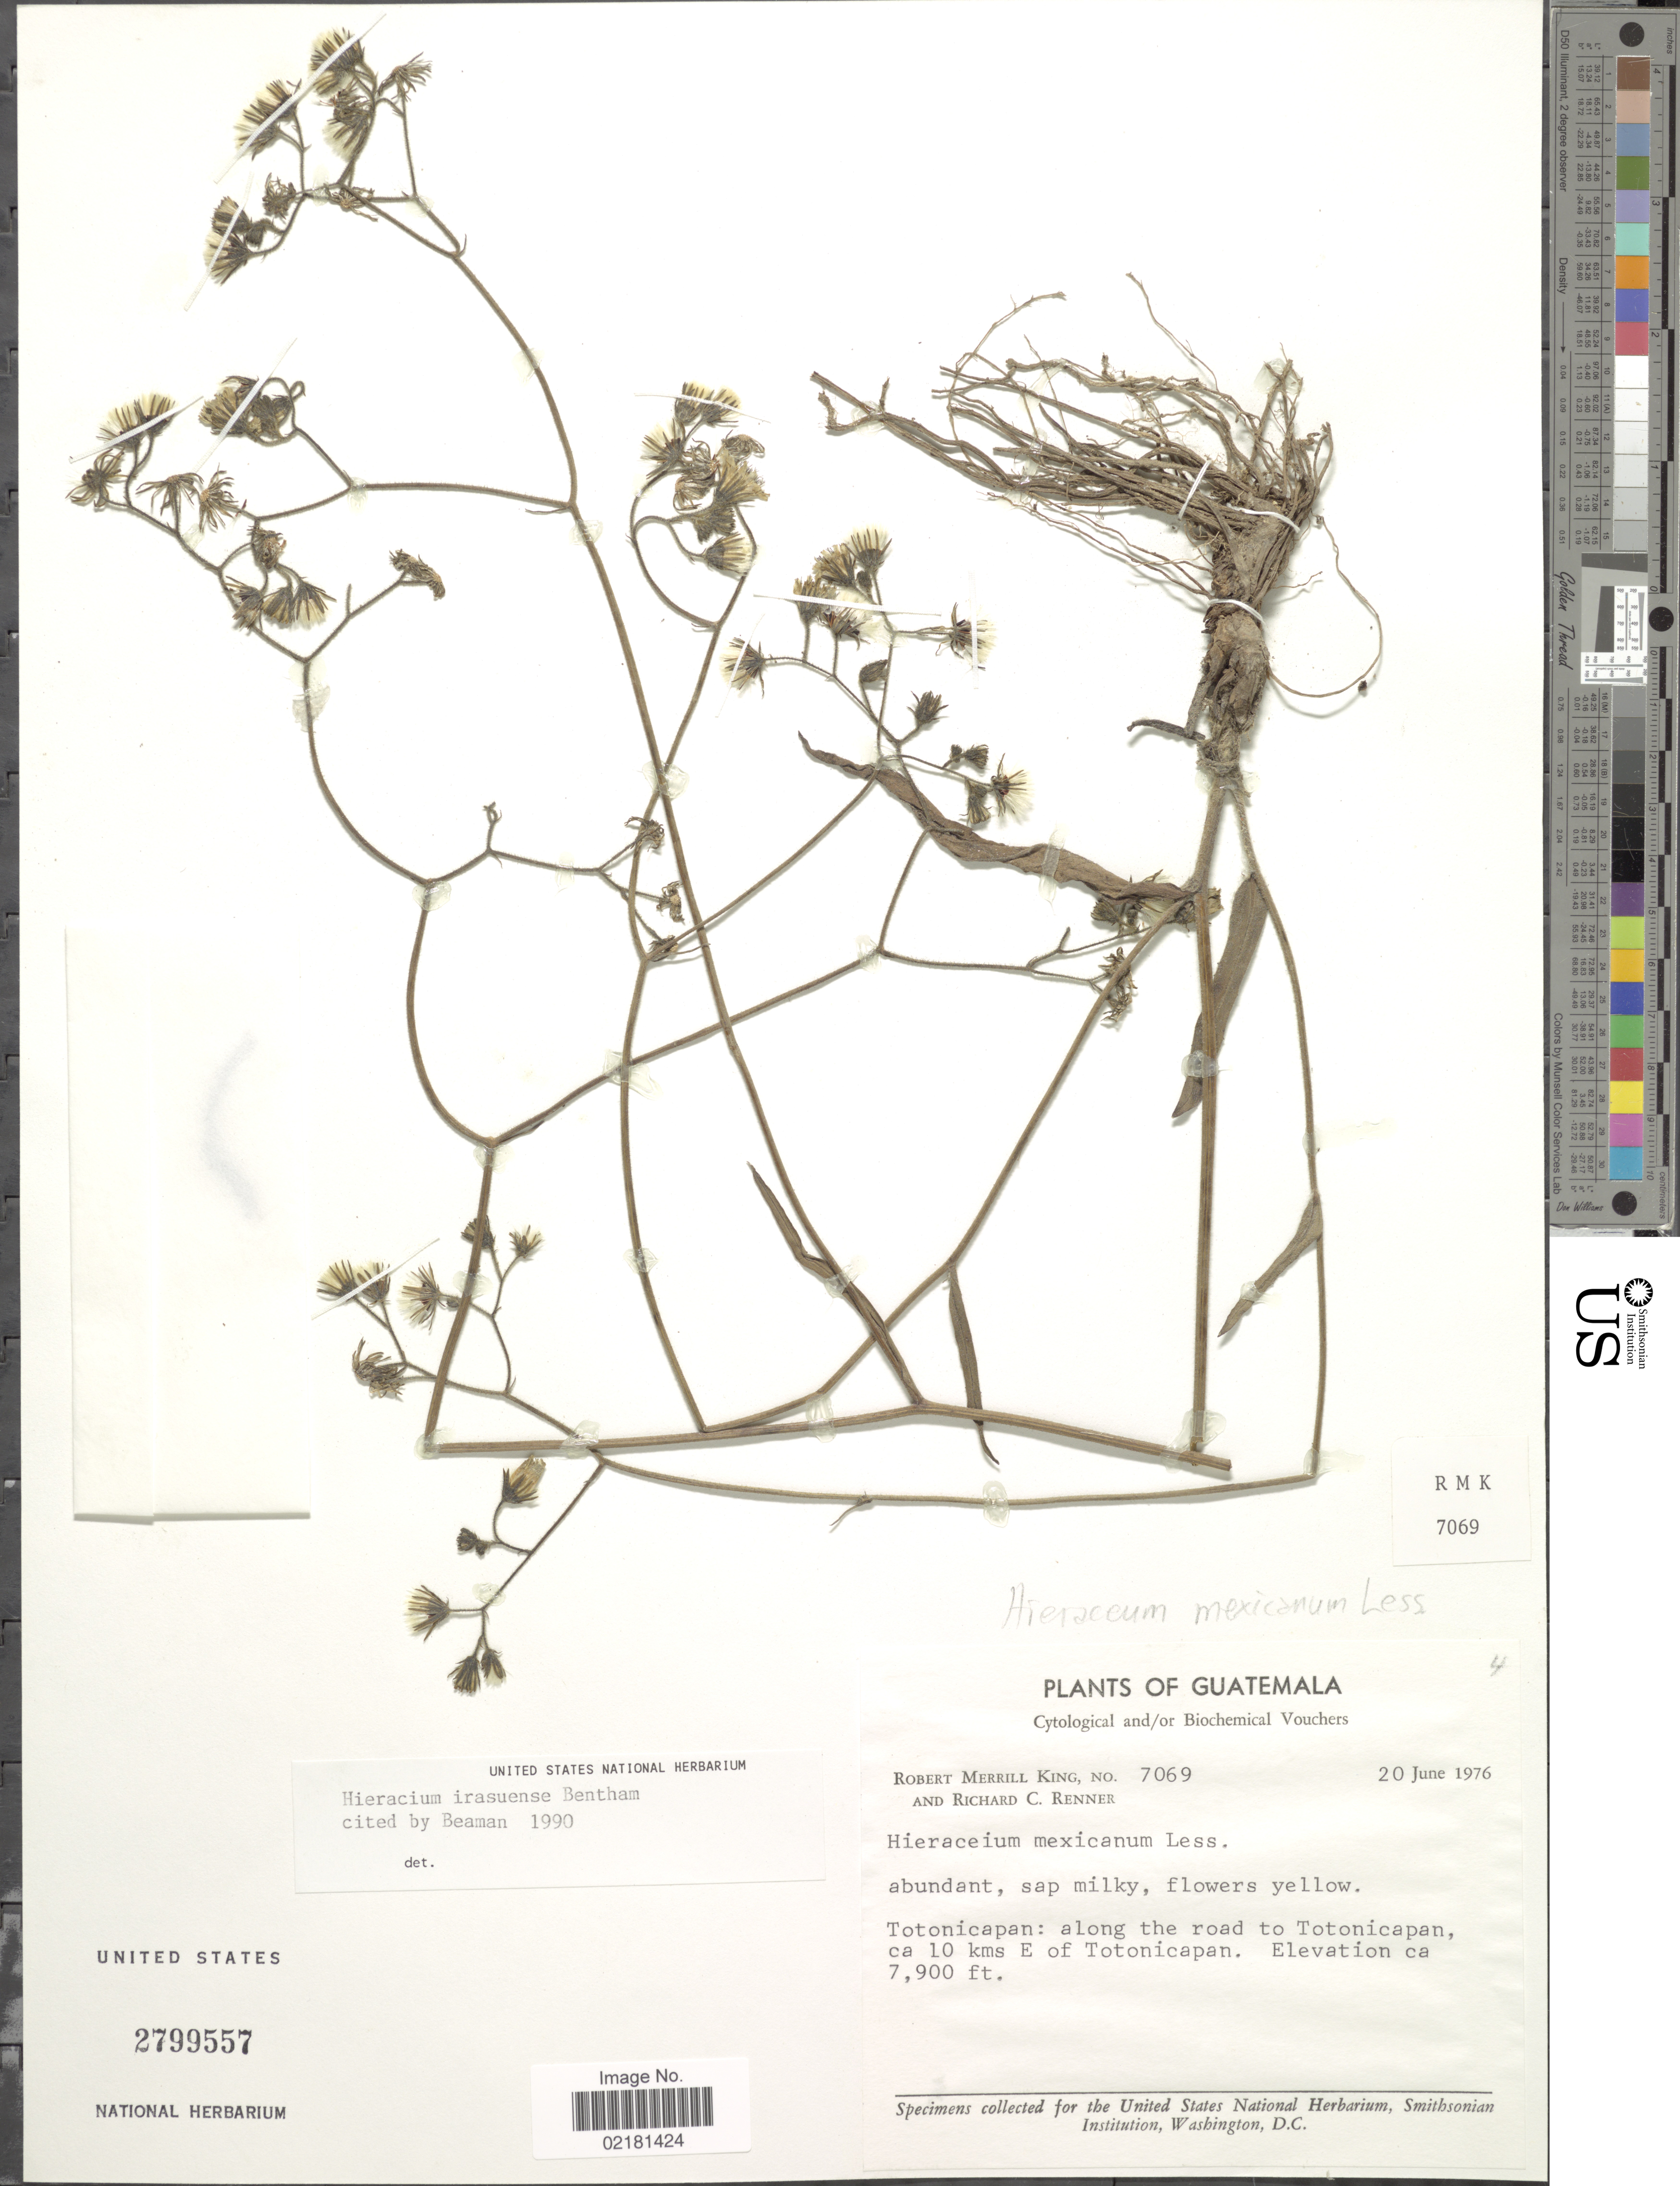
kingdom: Plantae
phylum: Tracheophyta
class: Magnoliopsida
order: Asterales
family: Asteraceae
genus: Hieracium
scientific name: Hieracium irasuense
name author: Benth.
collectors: R. M. King & R. C. Renner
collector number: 7069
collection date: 1976-06-20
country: Guatemala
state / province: Totonicapan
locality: Along the road to Totonicapan, ca 10 kms E of Totonicapan.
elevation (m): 2408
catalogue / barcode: US 2799557